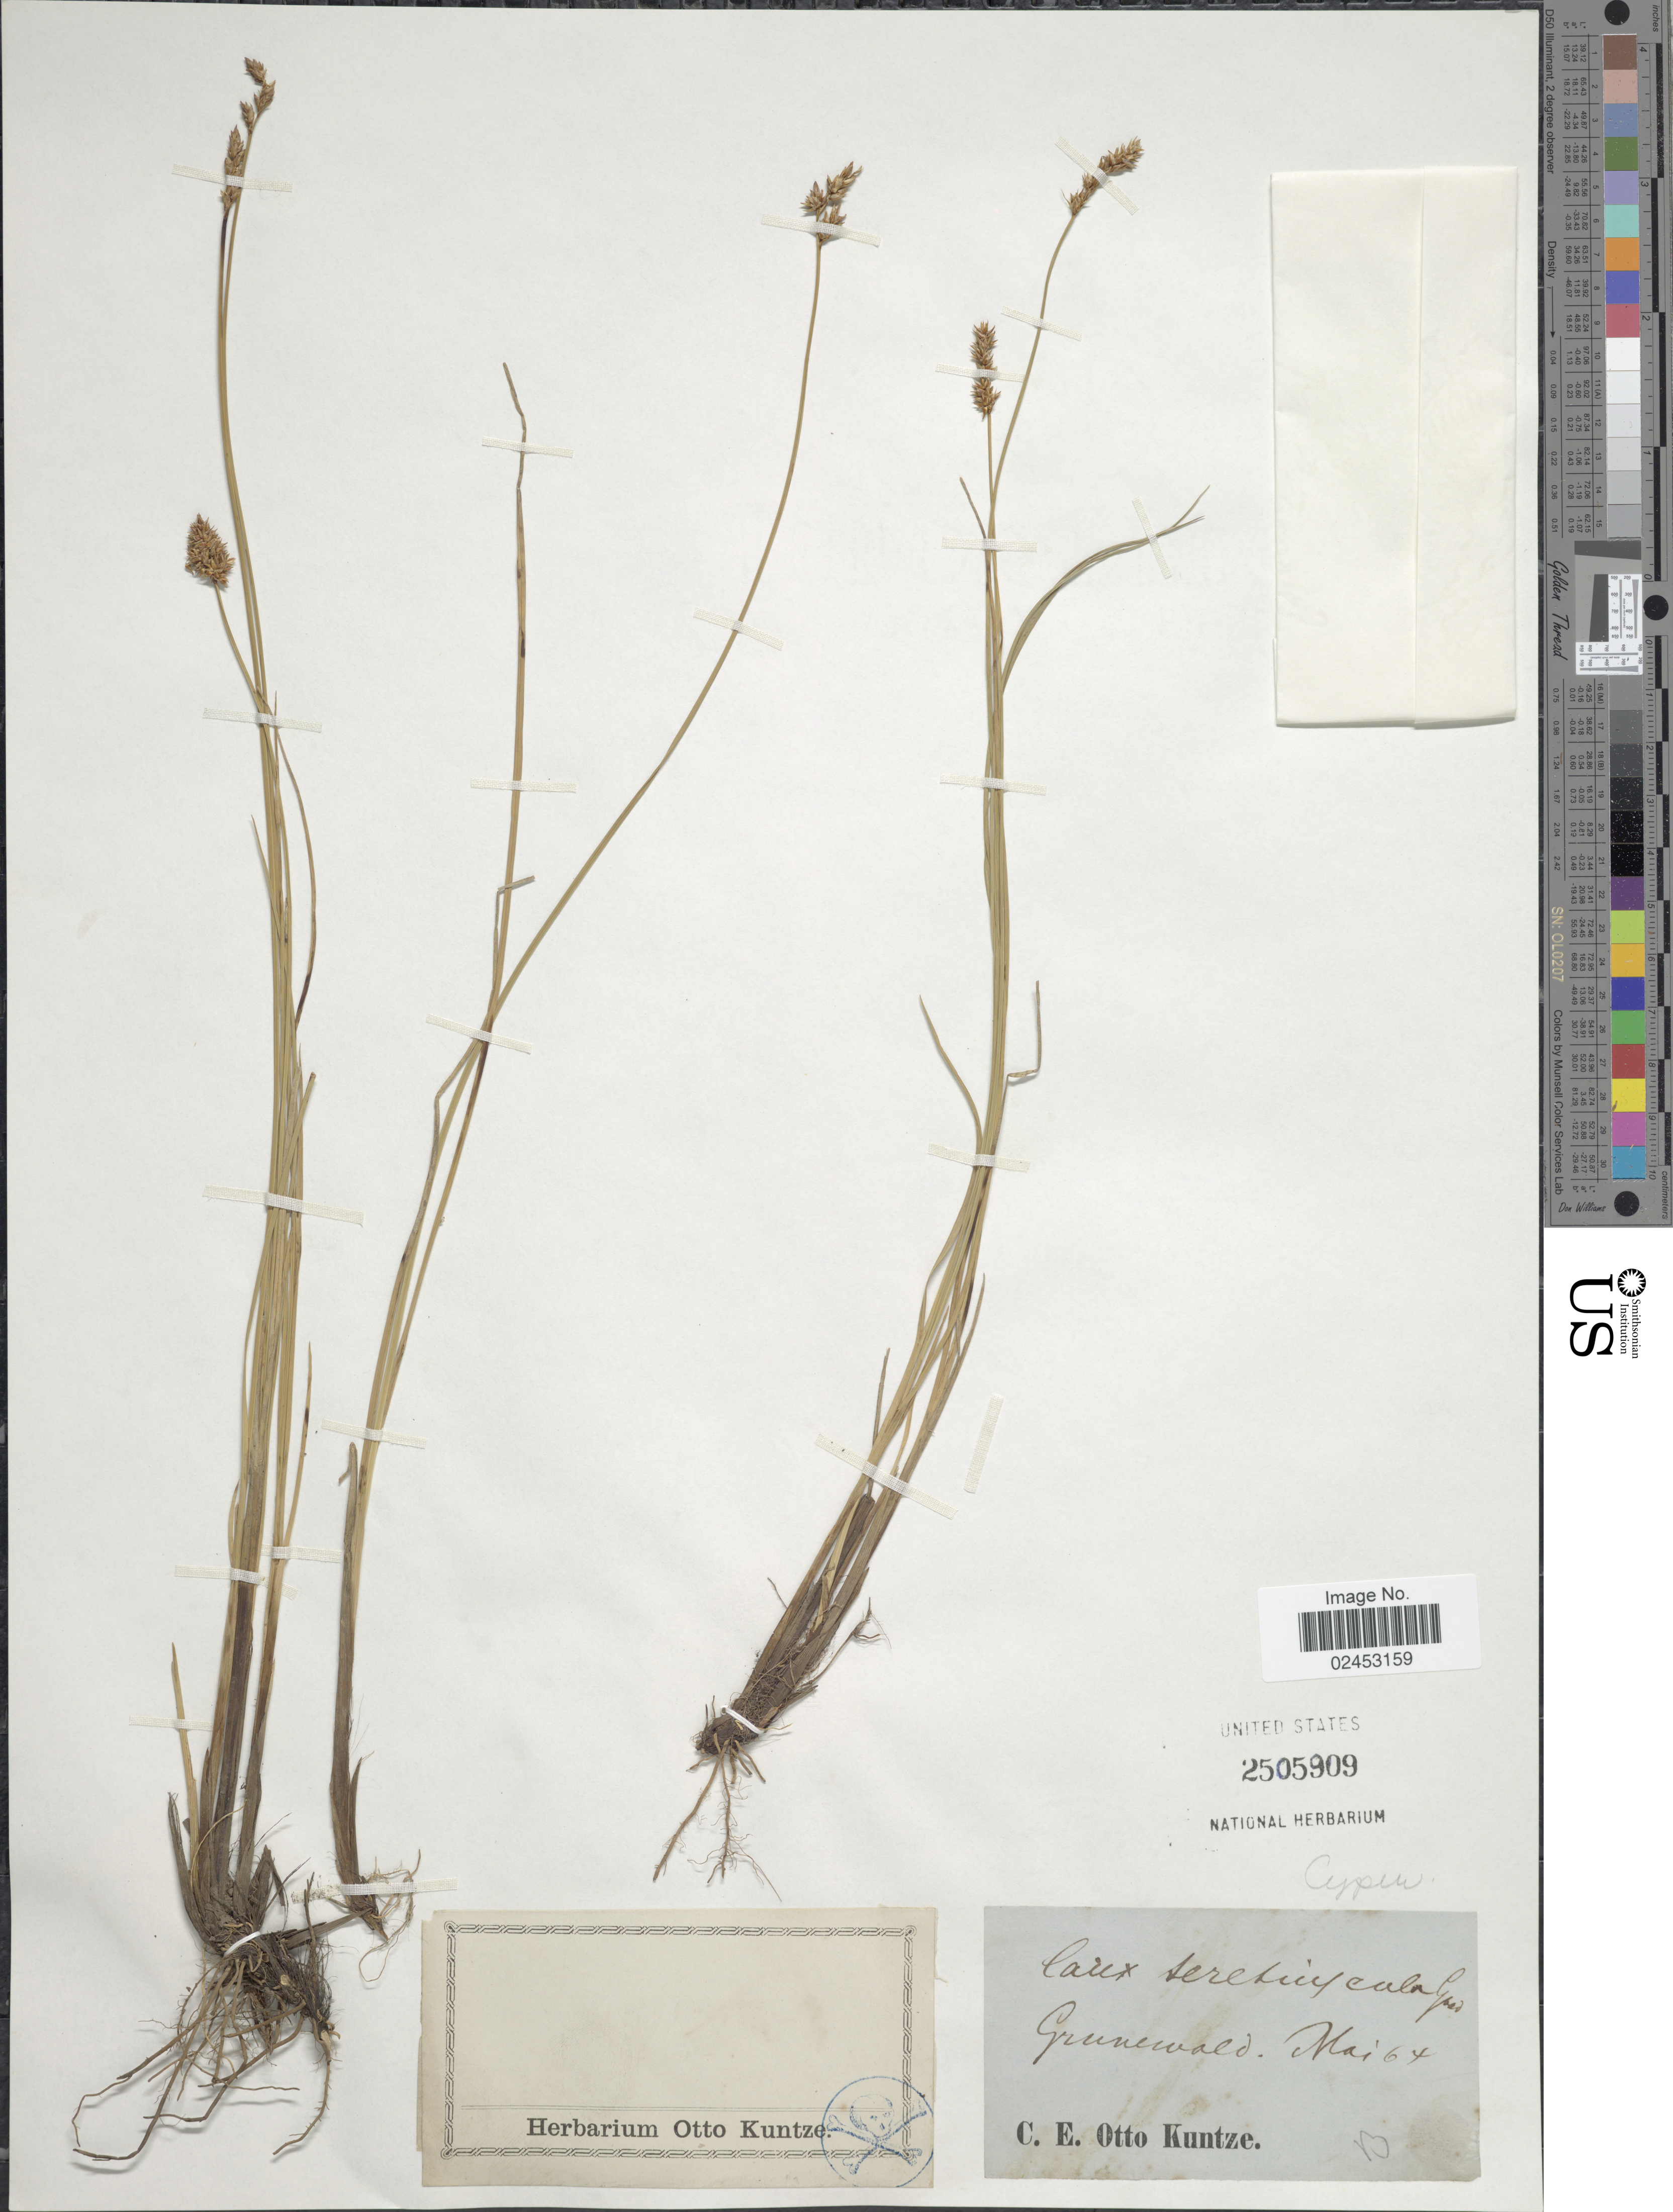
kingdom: Plantae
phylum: Tracheophyta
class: Liliopsida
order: Poales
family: Cyperaceae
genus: Carex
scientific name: Carex diandra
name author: Schrank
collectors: C.E.O. Kuntze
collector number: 13*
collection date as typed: Transcribed d/m/y: /5/64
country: Germany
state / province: Bayern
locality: Grunewald.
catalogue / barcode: US 2505909